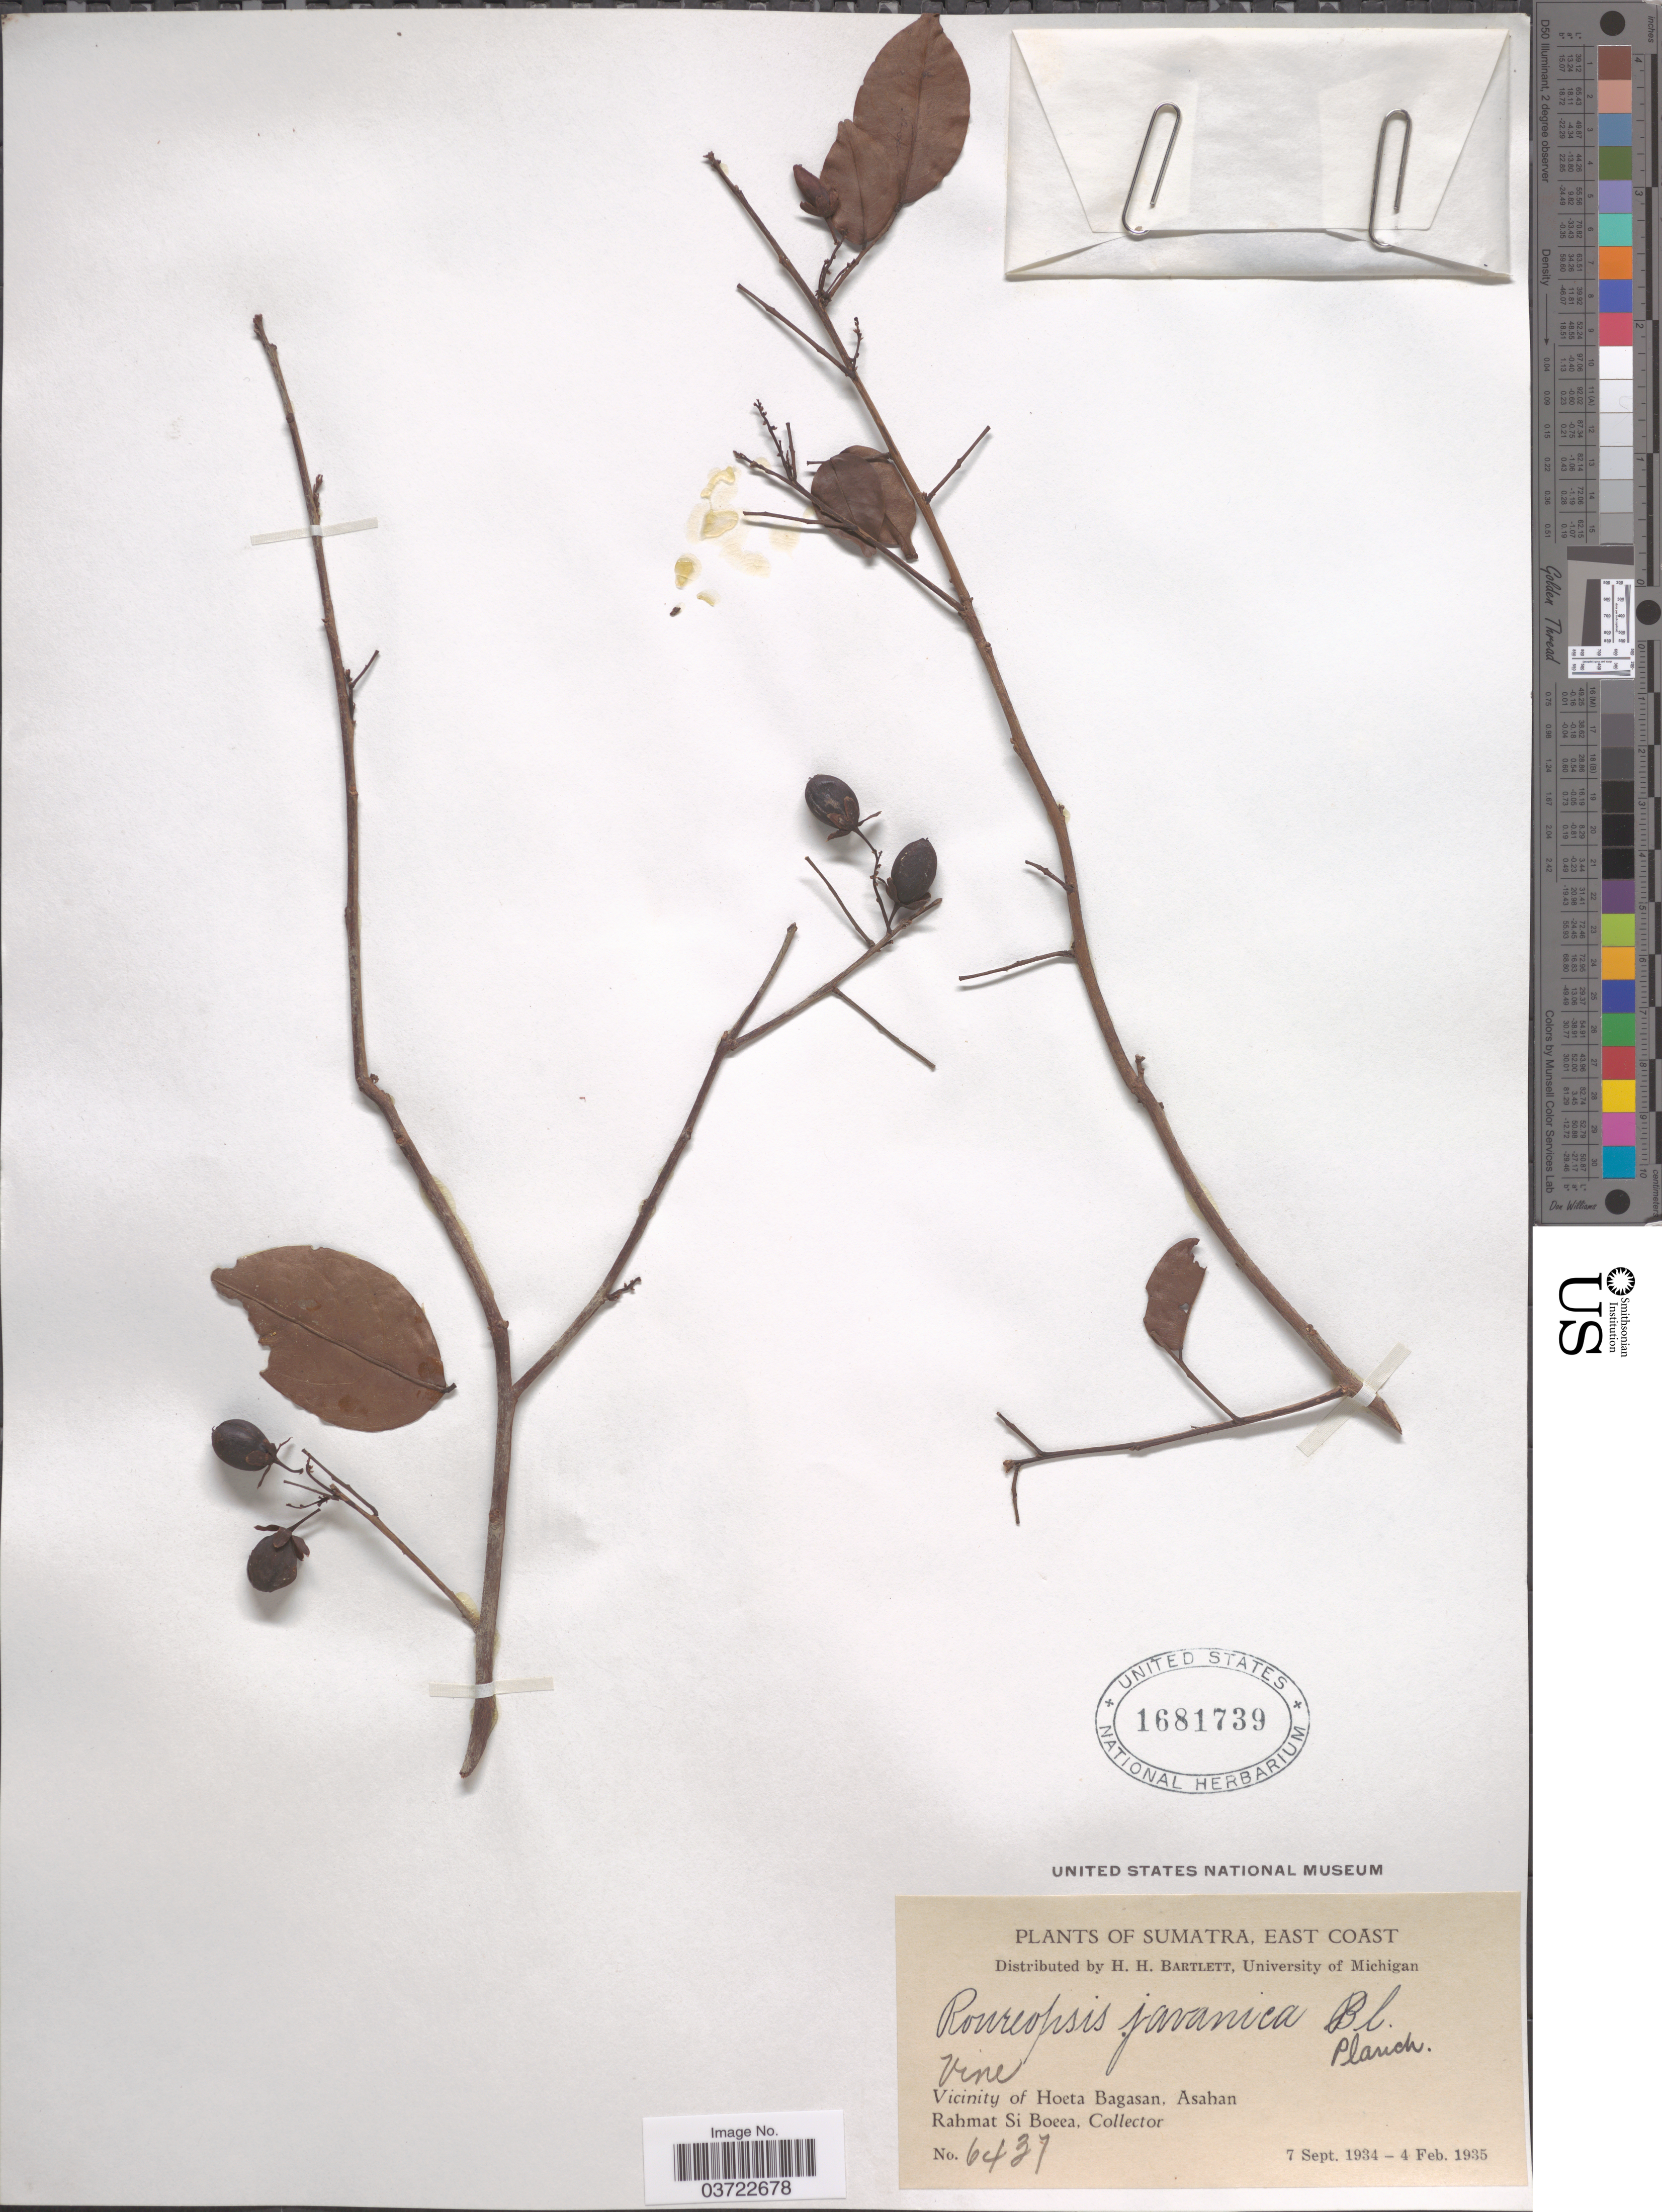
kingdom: Plantae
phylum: Tracheophyta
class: Magnoliopsida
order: Oxalidales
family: Connaraceae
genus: Rourea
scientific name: Rourea emarginata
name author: (Jack) Jongkind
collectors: Rahmat Si Boeea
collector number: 6437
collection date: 1934-09-07/1935-02-04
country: Indonesia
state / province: Sumatra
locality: East Coast. Vicinity of Hoeta Bagasan, Asahan.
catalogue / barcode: US 1681739